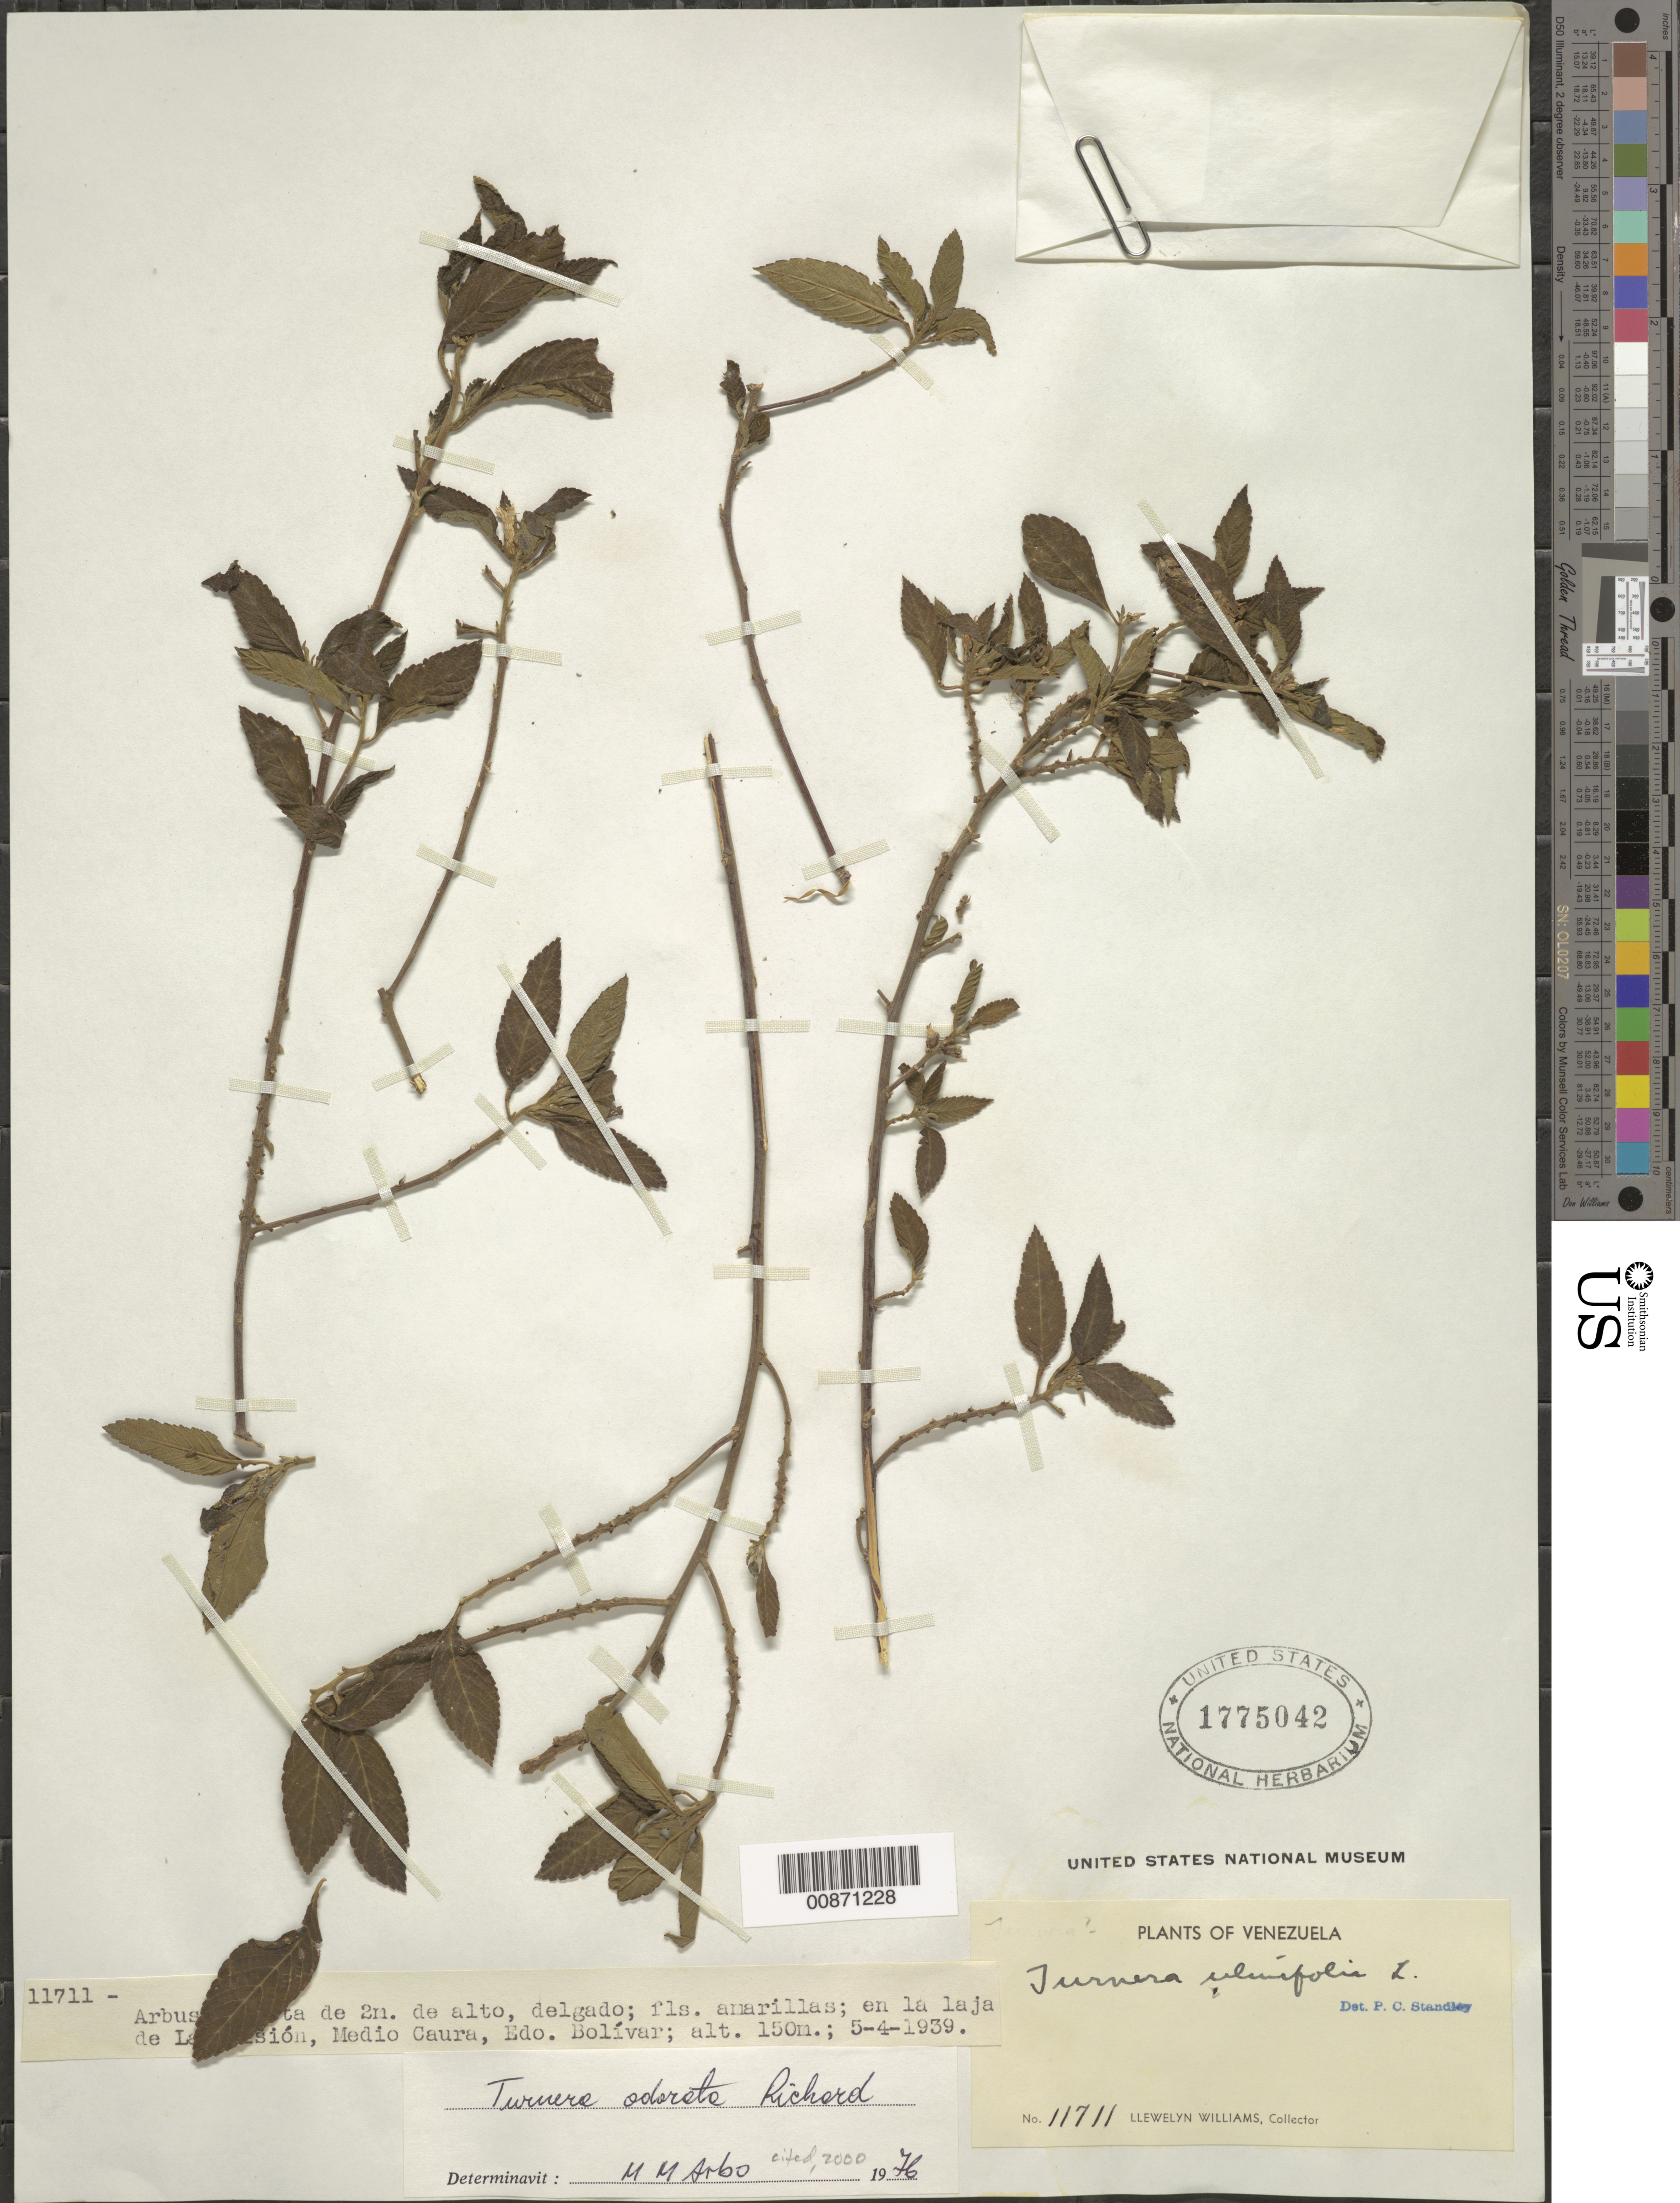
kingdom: Plantae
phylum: Tracheophyta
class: Magnoliopsida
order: Malpighiales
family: Turneraceae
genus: Turnera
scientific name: Turnera odorata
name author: Rich.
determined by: Arbo, M. M.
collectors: Ll. Williams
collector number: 11711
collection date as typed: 5-Apr-39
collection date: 1939-04-05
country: Venezuela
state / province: Bolívar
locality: La Prisión, Medio Caura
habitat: Laja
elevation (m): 150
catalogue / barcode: US 1775042